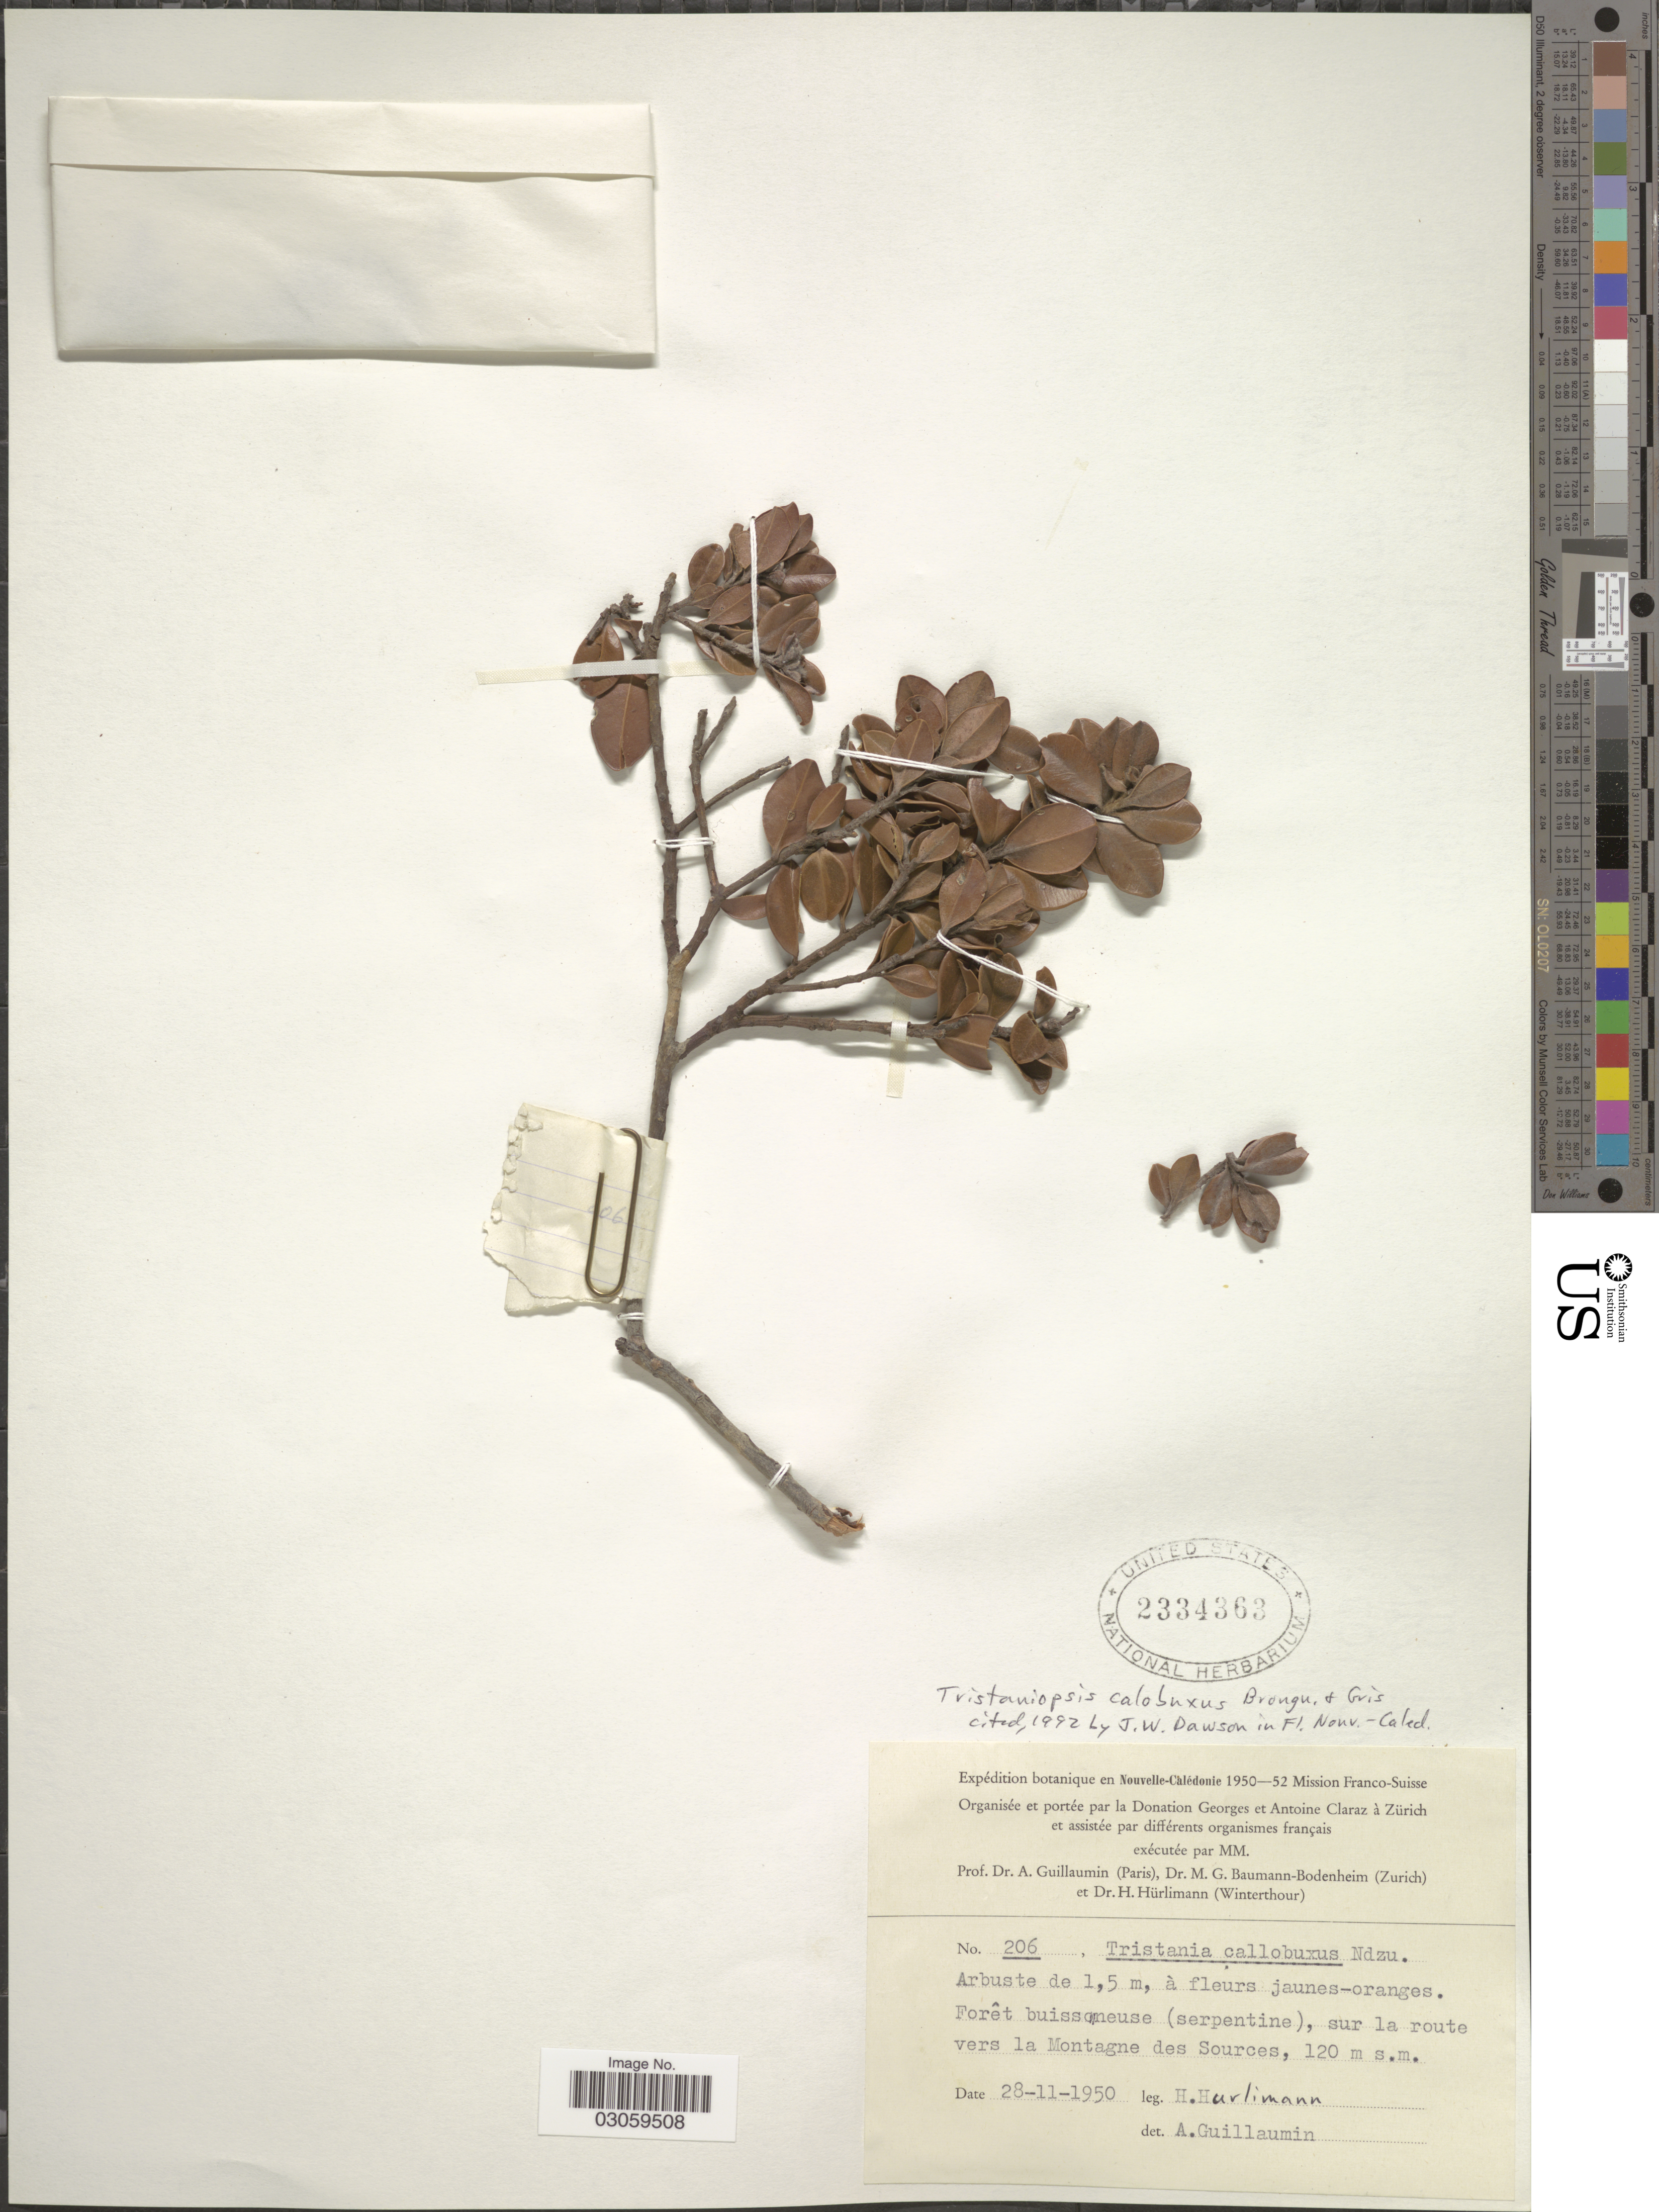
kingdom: Plantae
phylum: Tracheophyta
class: Magnoliopsida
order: Myrtales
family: Myrtaceae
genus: Tristaniopsis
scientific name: Tristaniopsis callobuxus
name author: Brongn. & Gris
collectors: H. Hurlimann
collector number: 206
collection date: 1950-11-28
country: New Caledonia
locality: En Nouvelle Calédonie. Sur la route vers la Montagne des Sources.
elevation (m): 120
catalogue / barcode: US 2334363